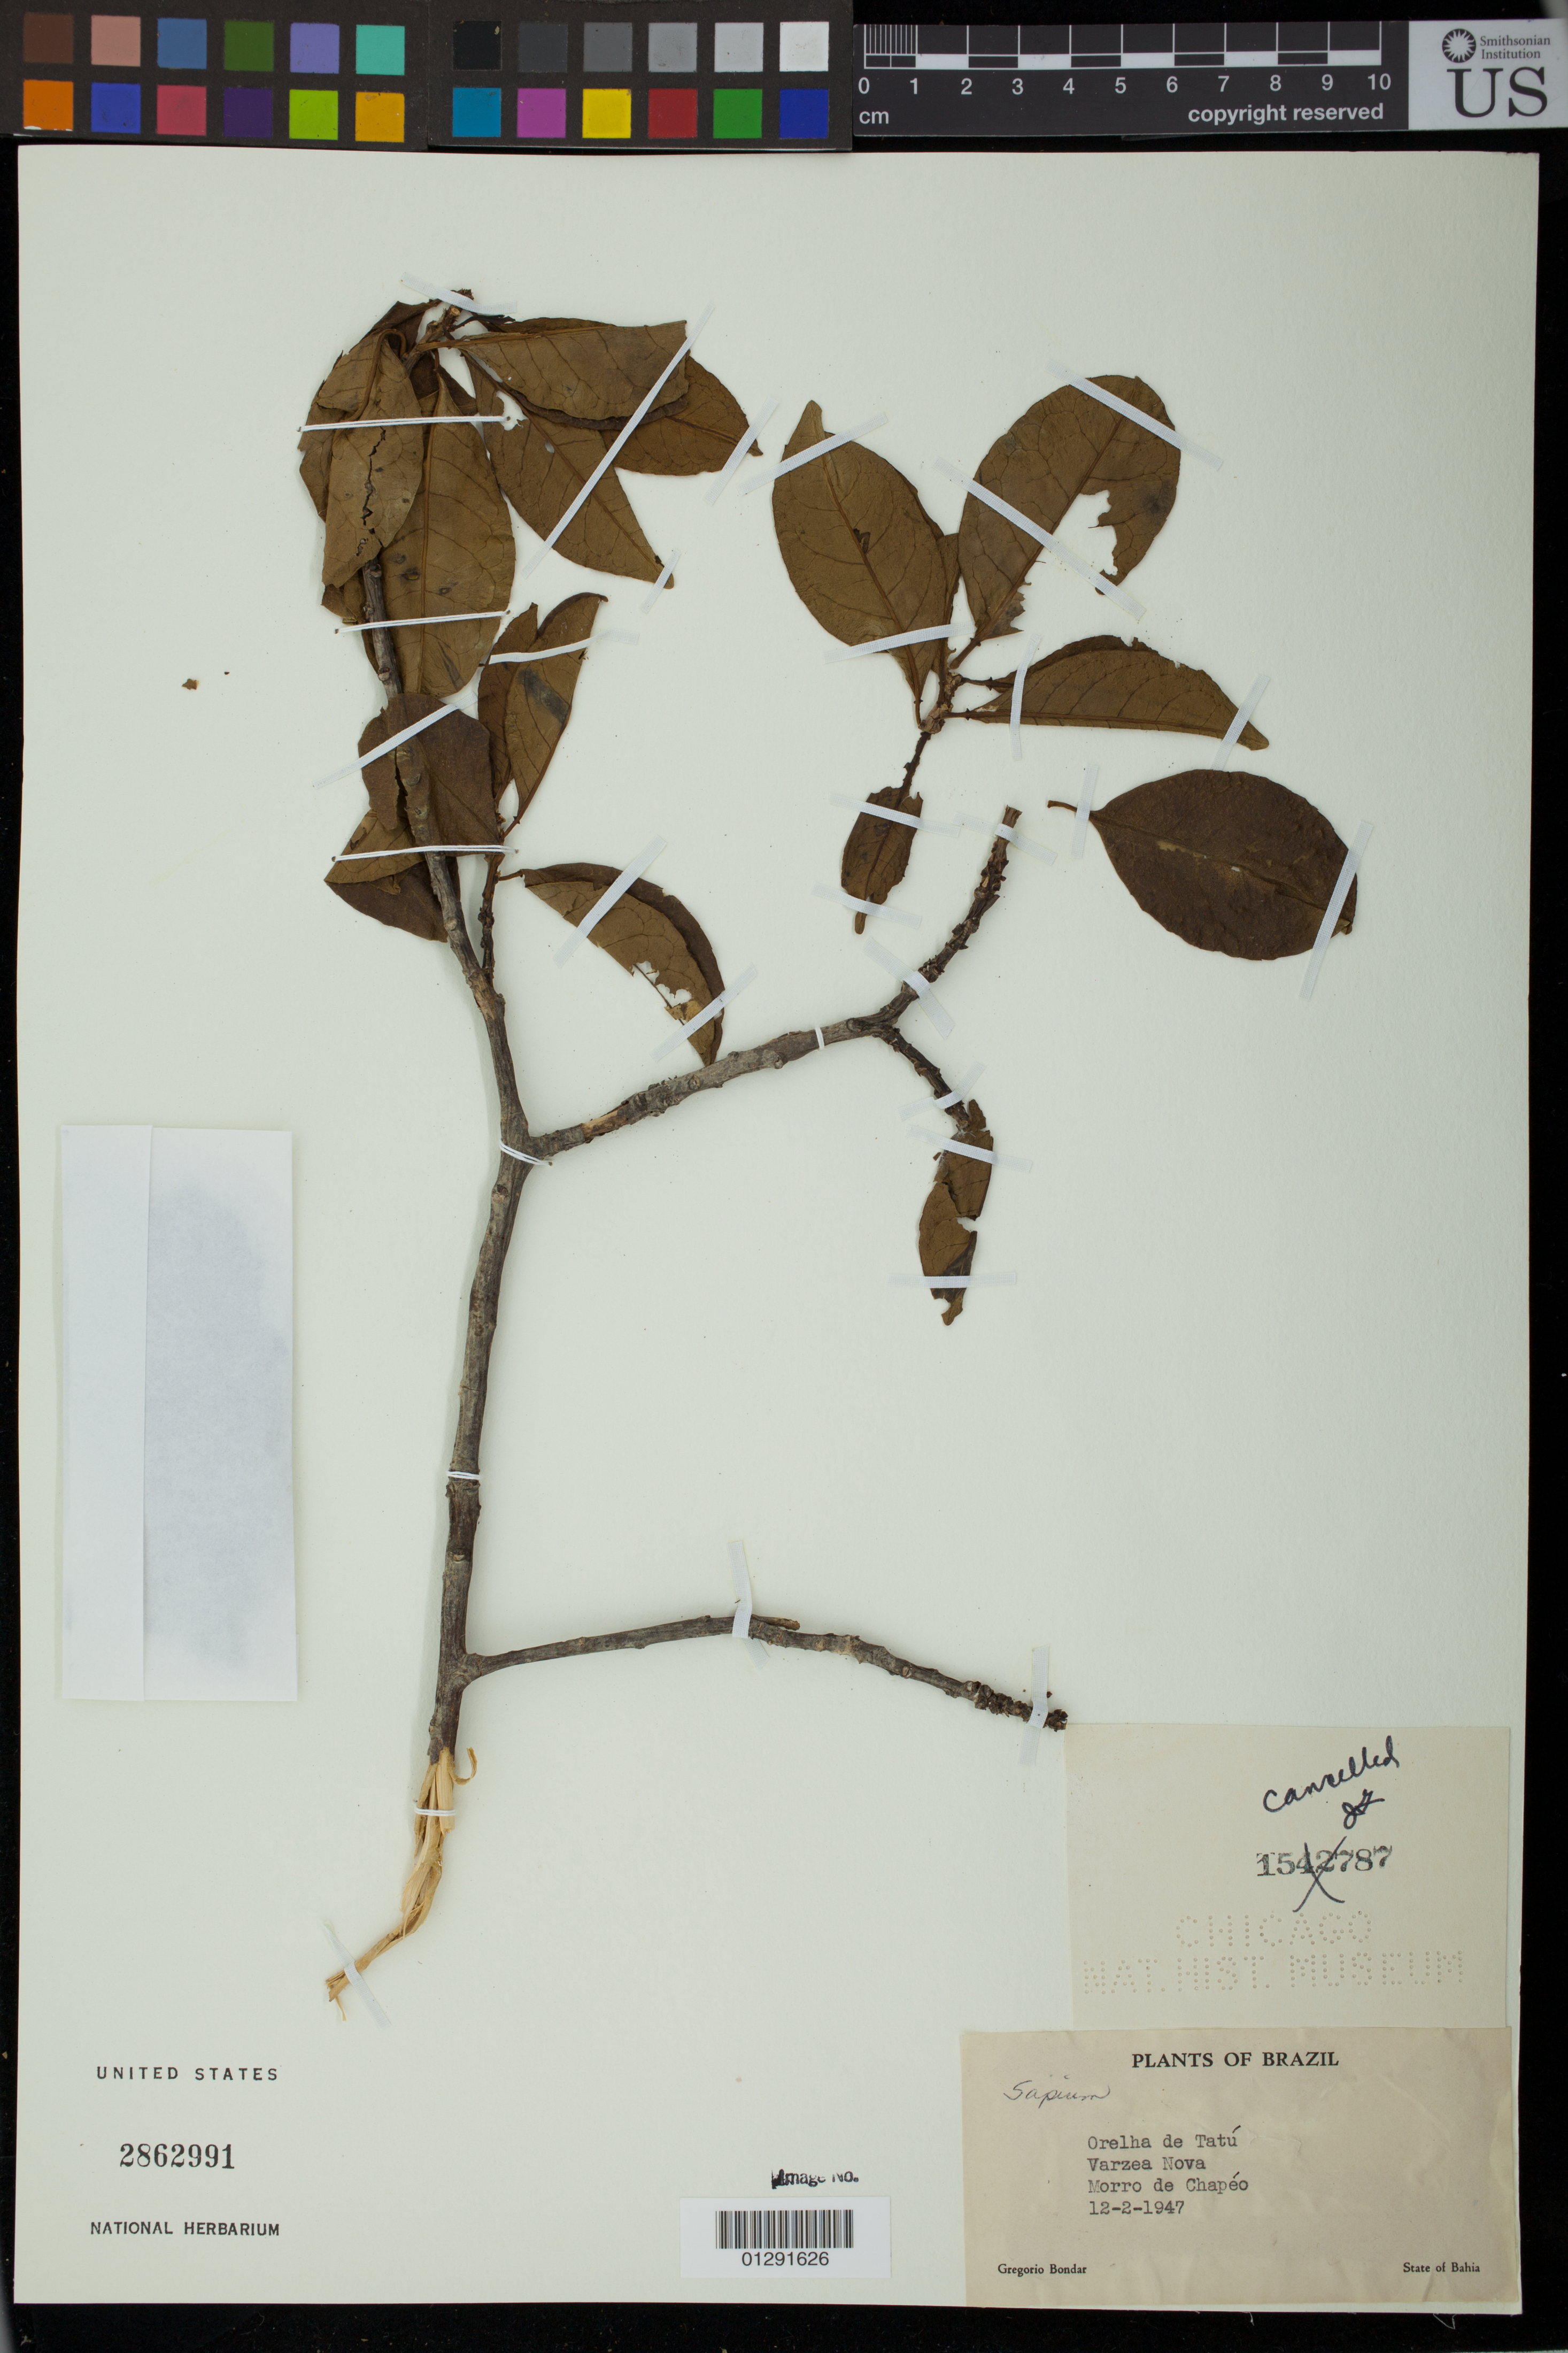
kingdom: Plantae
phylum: Tracheophyta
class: Magnoliopsida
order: Malpighiales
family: Euphorbiaceae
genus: Sapium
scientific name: Sapium sp.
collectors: G. G. Bondar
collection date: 1947-02-12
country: Brazil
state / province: Bahia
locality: Orelha de Tatu, Varzea Nova, Morro de Chapeo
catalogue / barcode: US 2862991